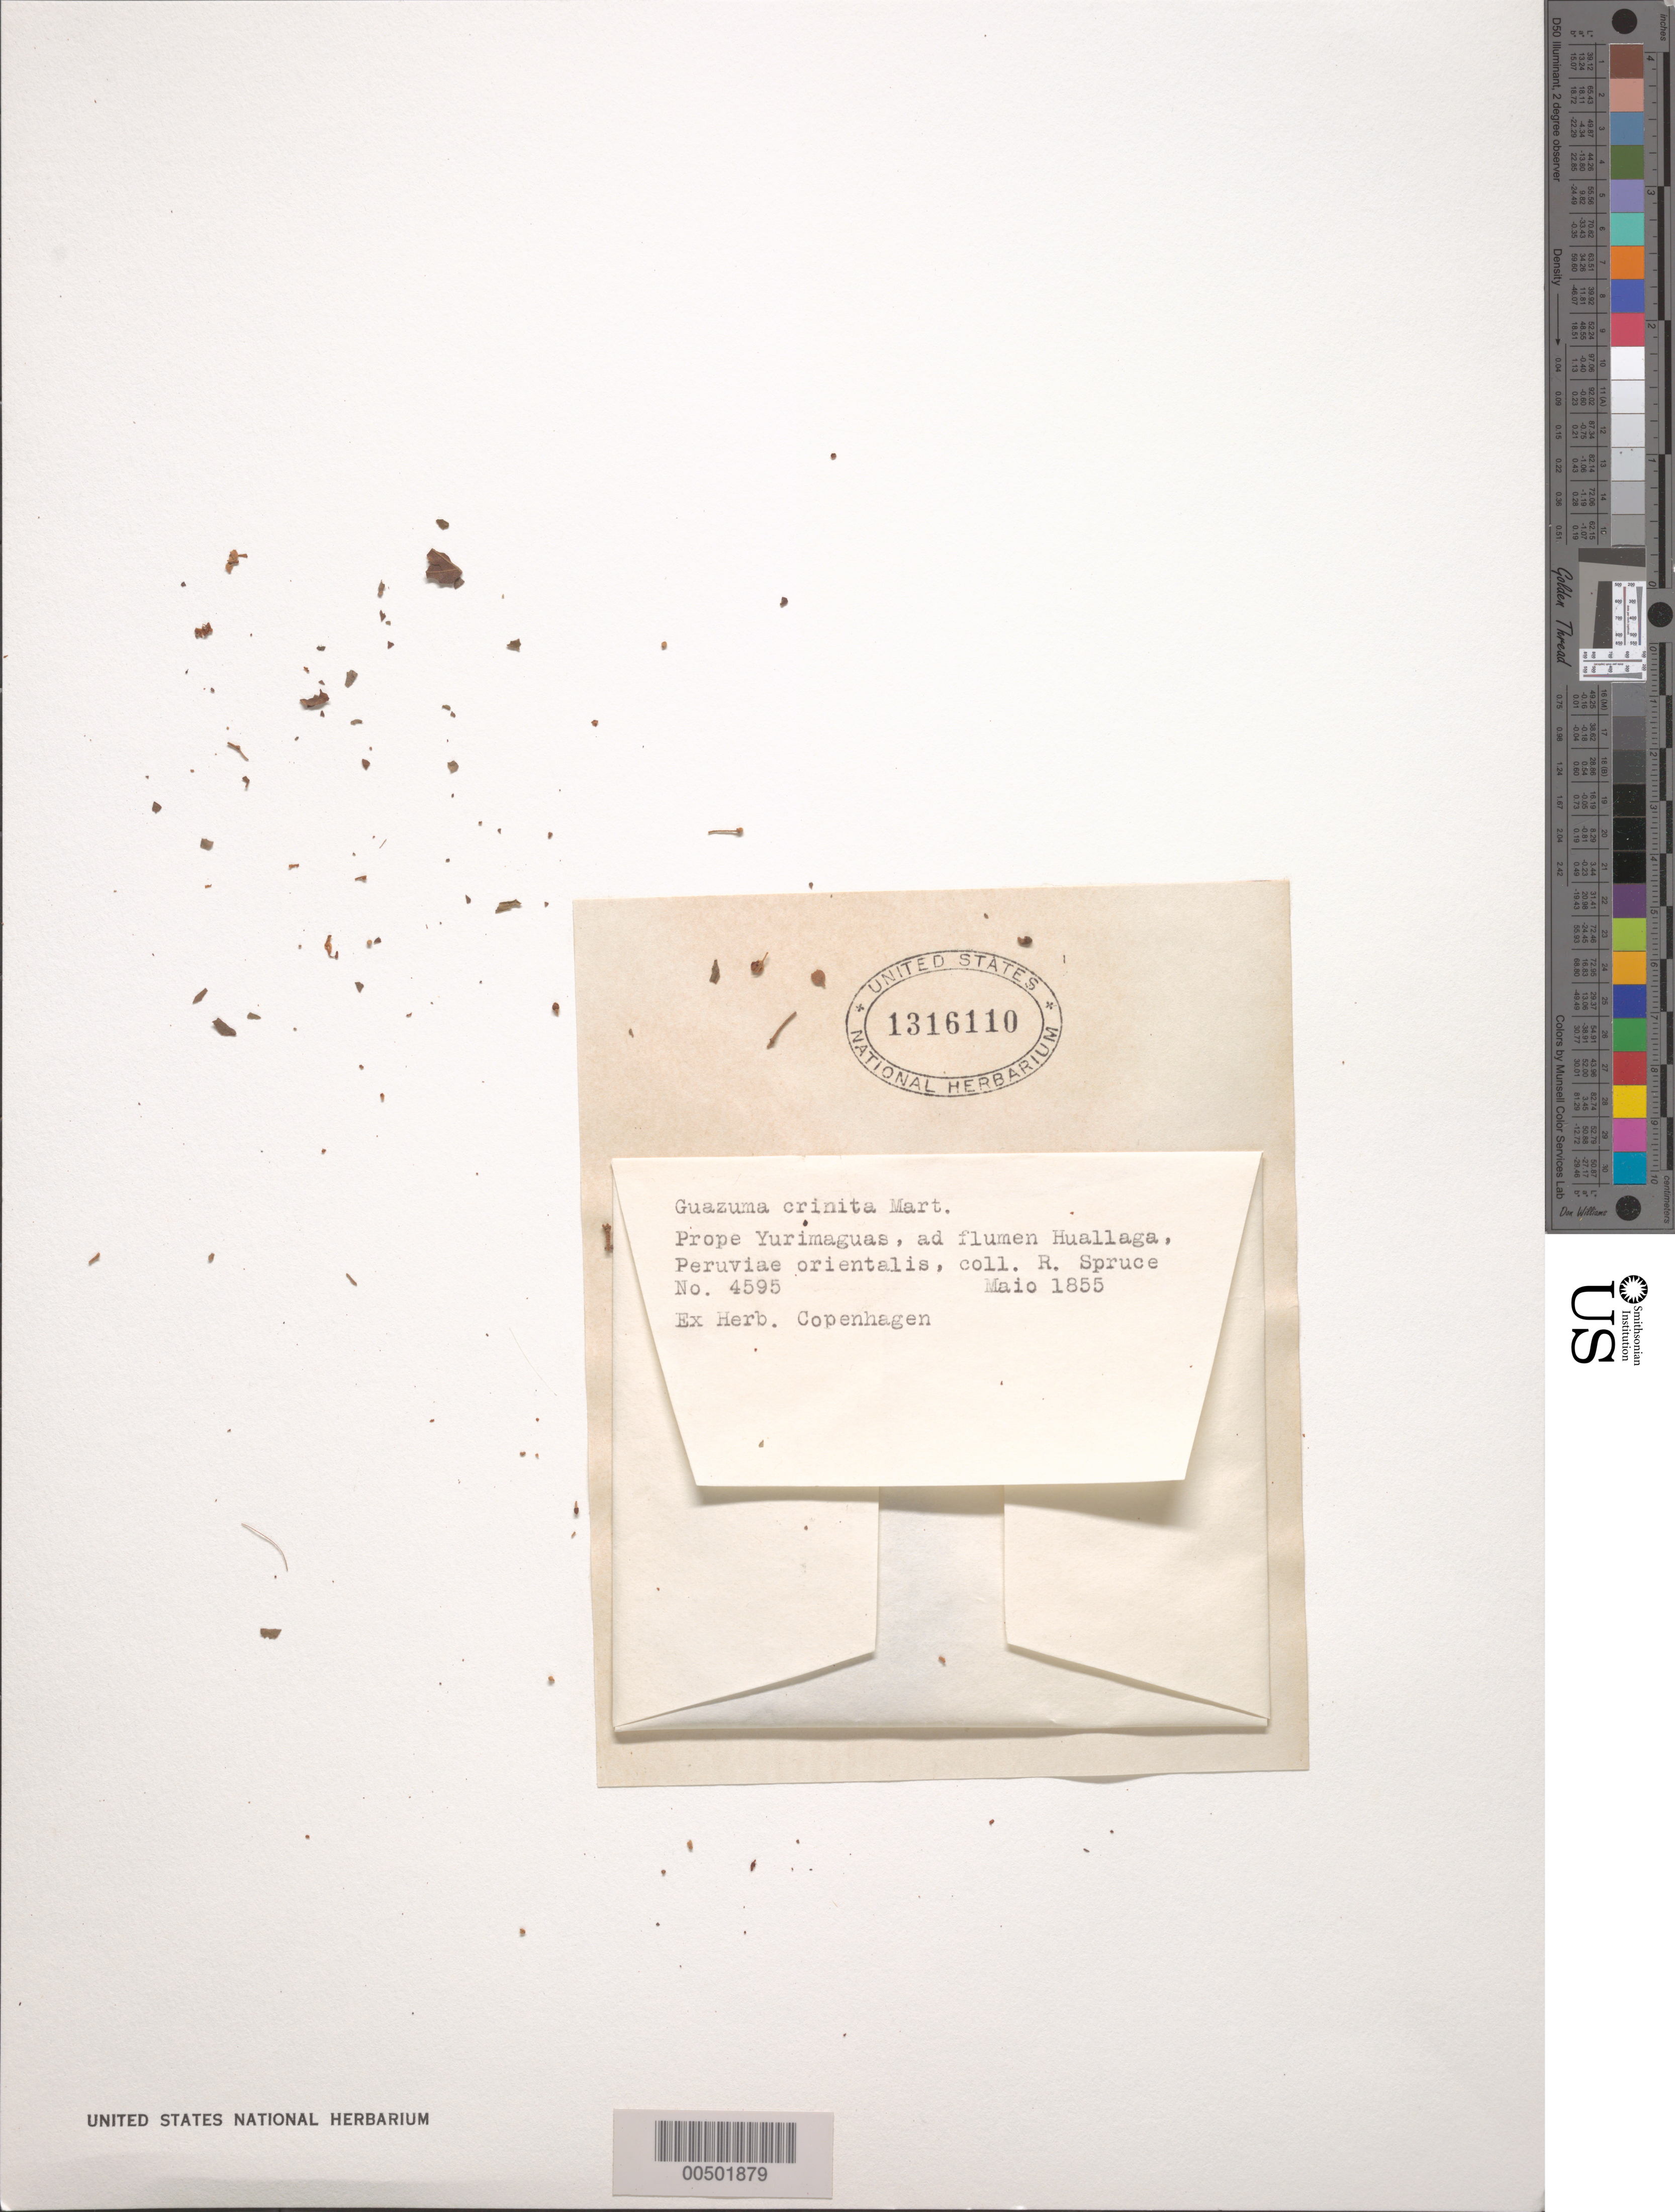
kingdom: Plantae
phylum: Tracheophyta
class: Magnoliopsida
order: Malvales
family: Malvaceae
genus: Guazuma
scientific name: Guazuma crinita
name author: Mart.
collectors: R. Spruce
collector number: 4595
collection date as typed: May 1855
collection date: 1855-05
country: Peru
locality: prope Yurimaguas, ad flumen Huallaga, Peruviae orientalis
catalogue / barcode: US 1316110